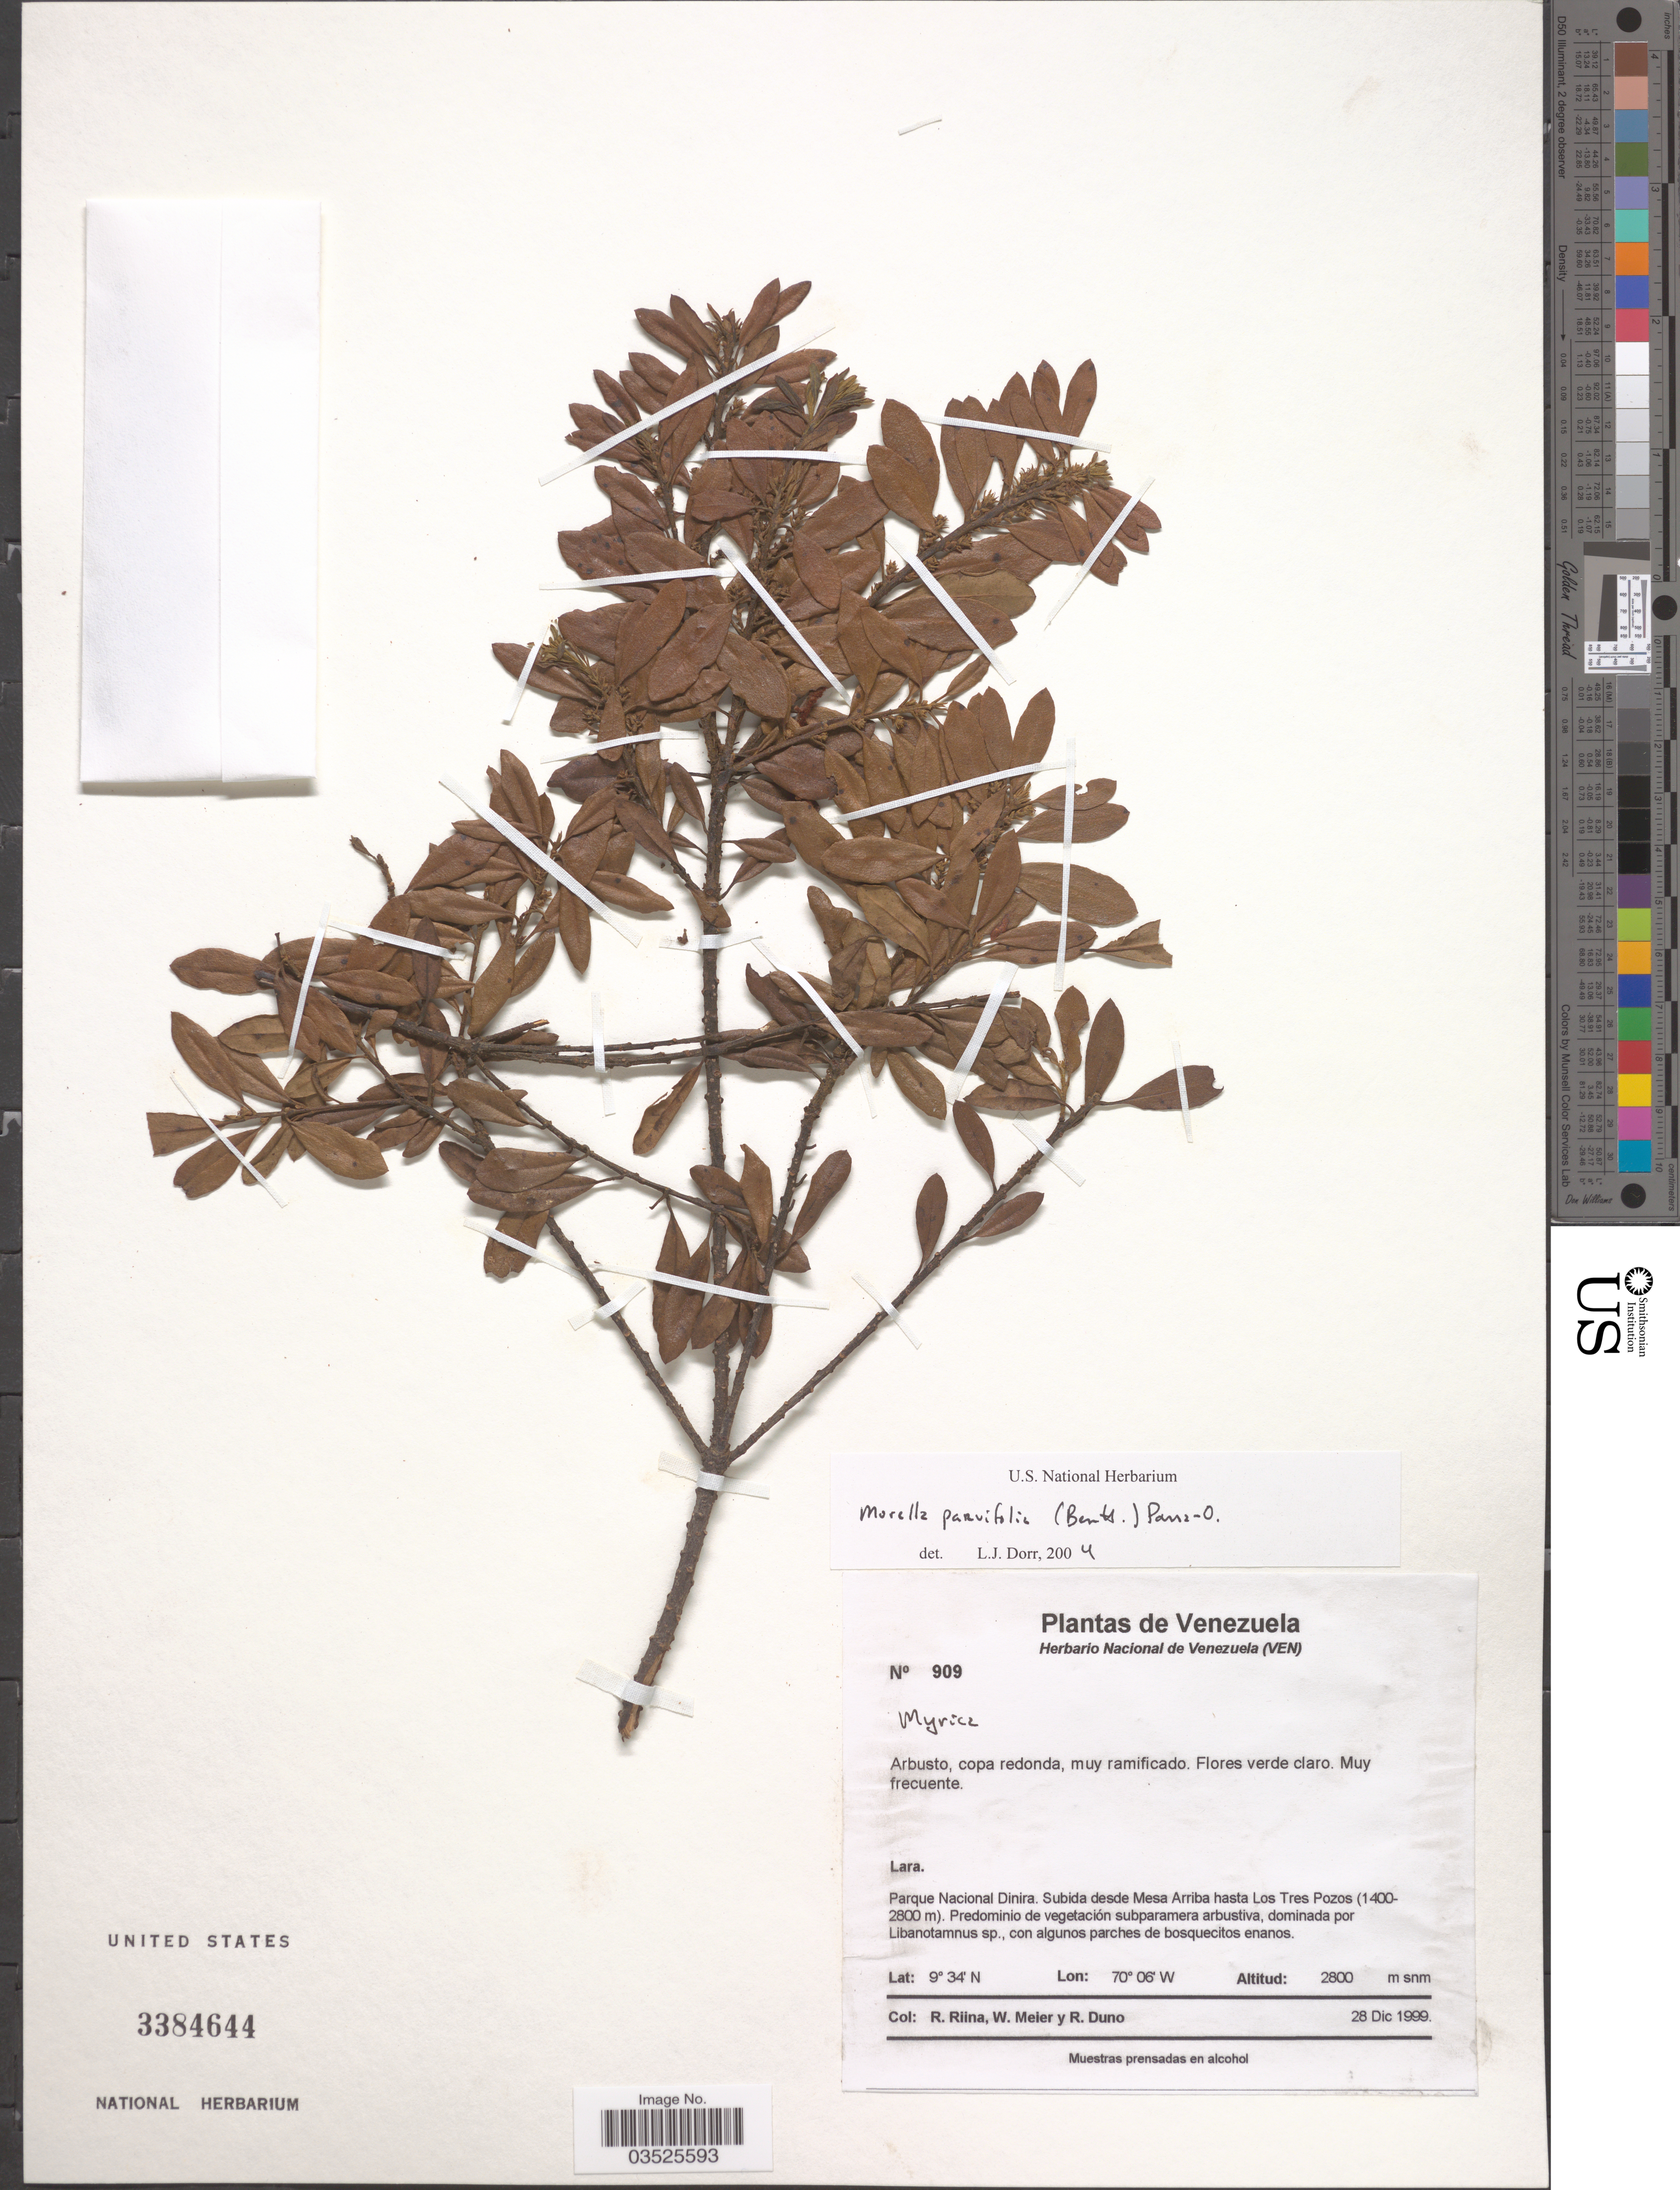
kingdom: Plantae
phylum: Tracheophyta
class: Magnoliopsida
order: Fagales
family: Myricaceae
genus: Myrica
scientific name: Myrica parvifolia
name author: Benth.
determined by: Dorr, L. J., (BOT), Smithsonian Institution - National Museum of Natural History (UNITED STATES)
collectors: R. Riina, W. Meier & R. Duno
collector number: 909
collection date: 1999-12-28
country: Venezuela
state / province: Lara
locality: Parque Nacional Dinira. Subida desde Mesa Arriba hasta Los Tres Pozos.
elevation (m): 2800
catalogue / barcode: US 3384644